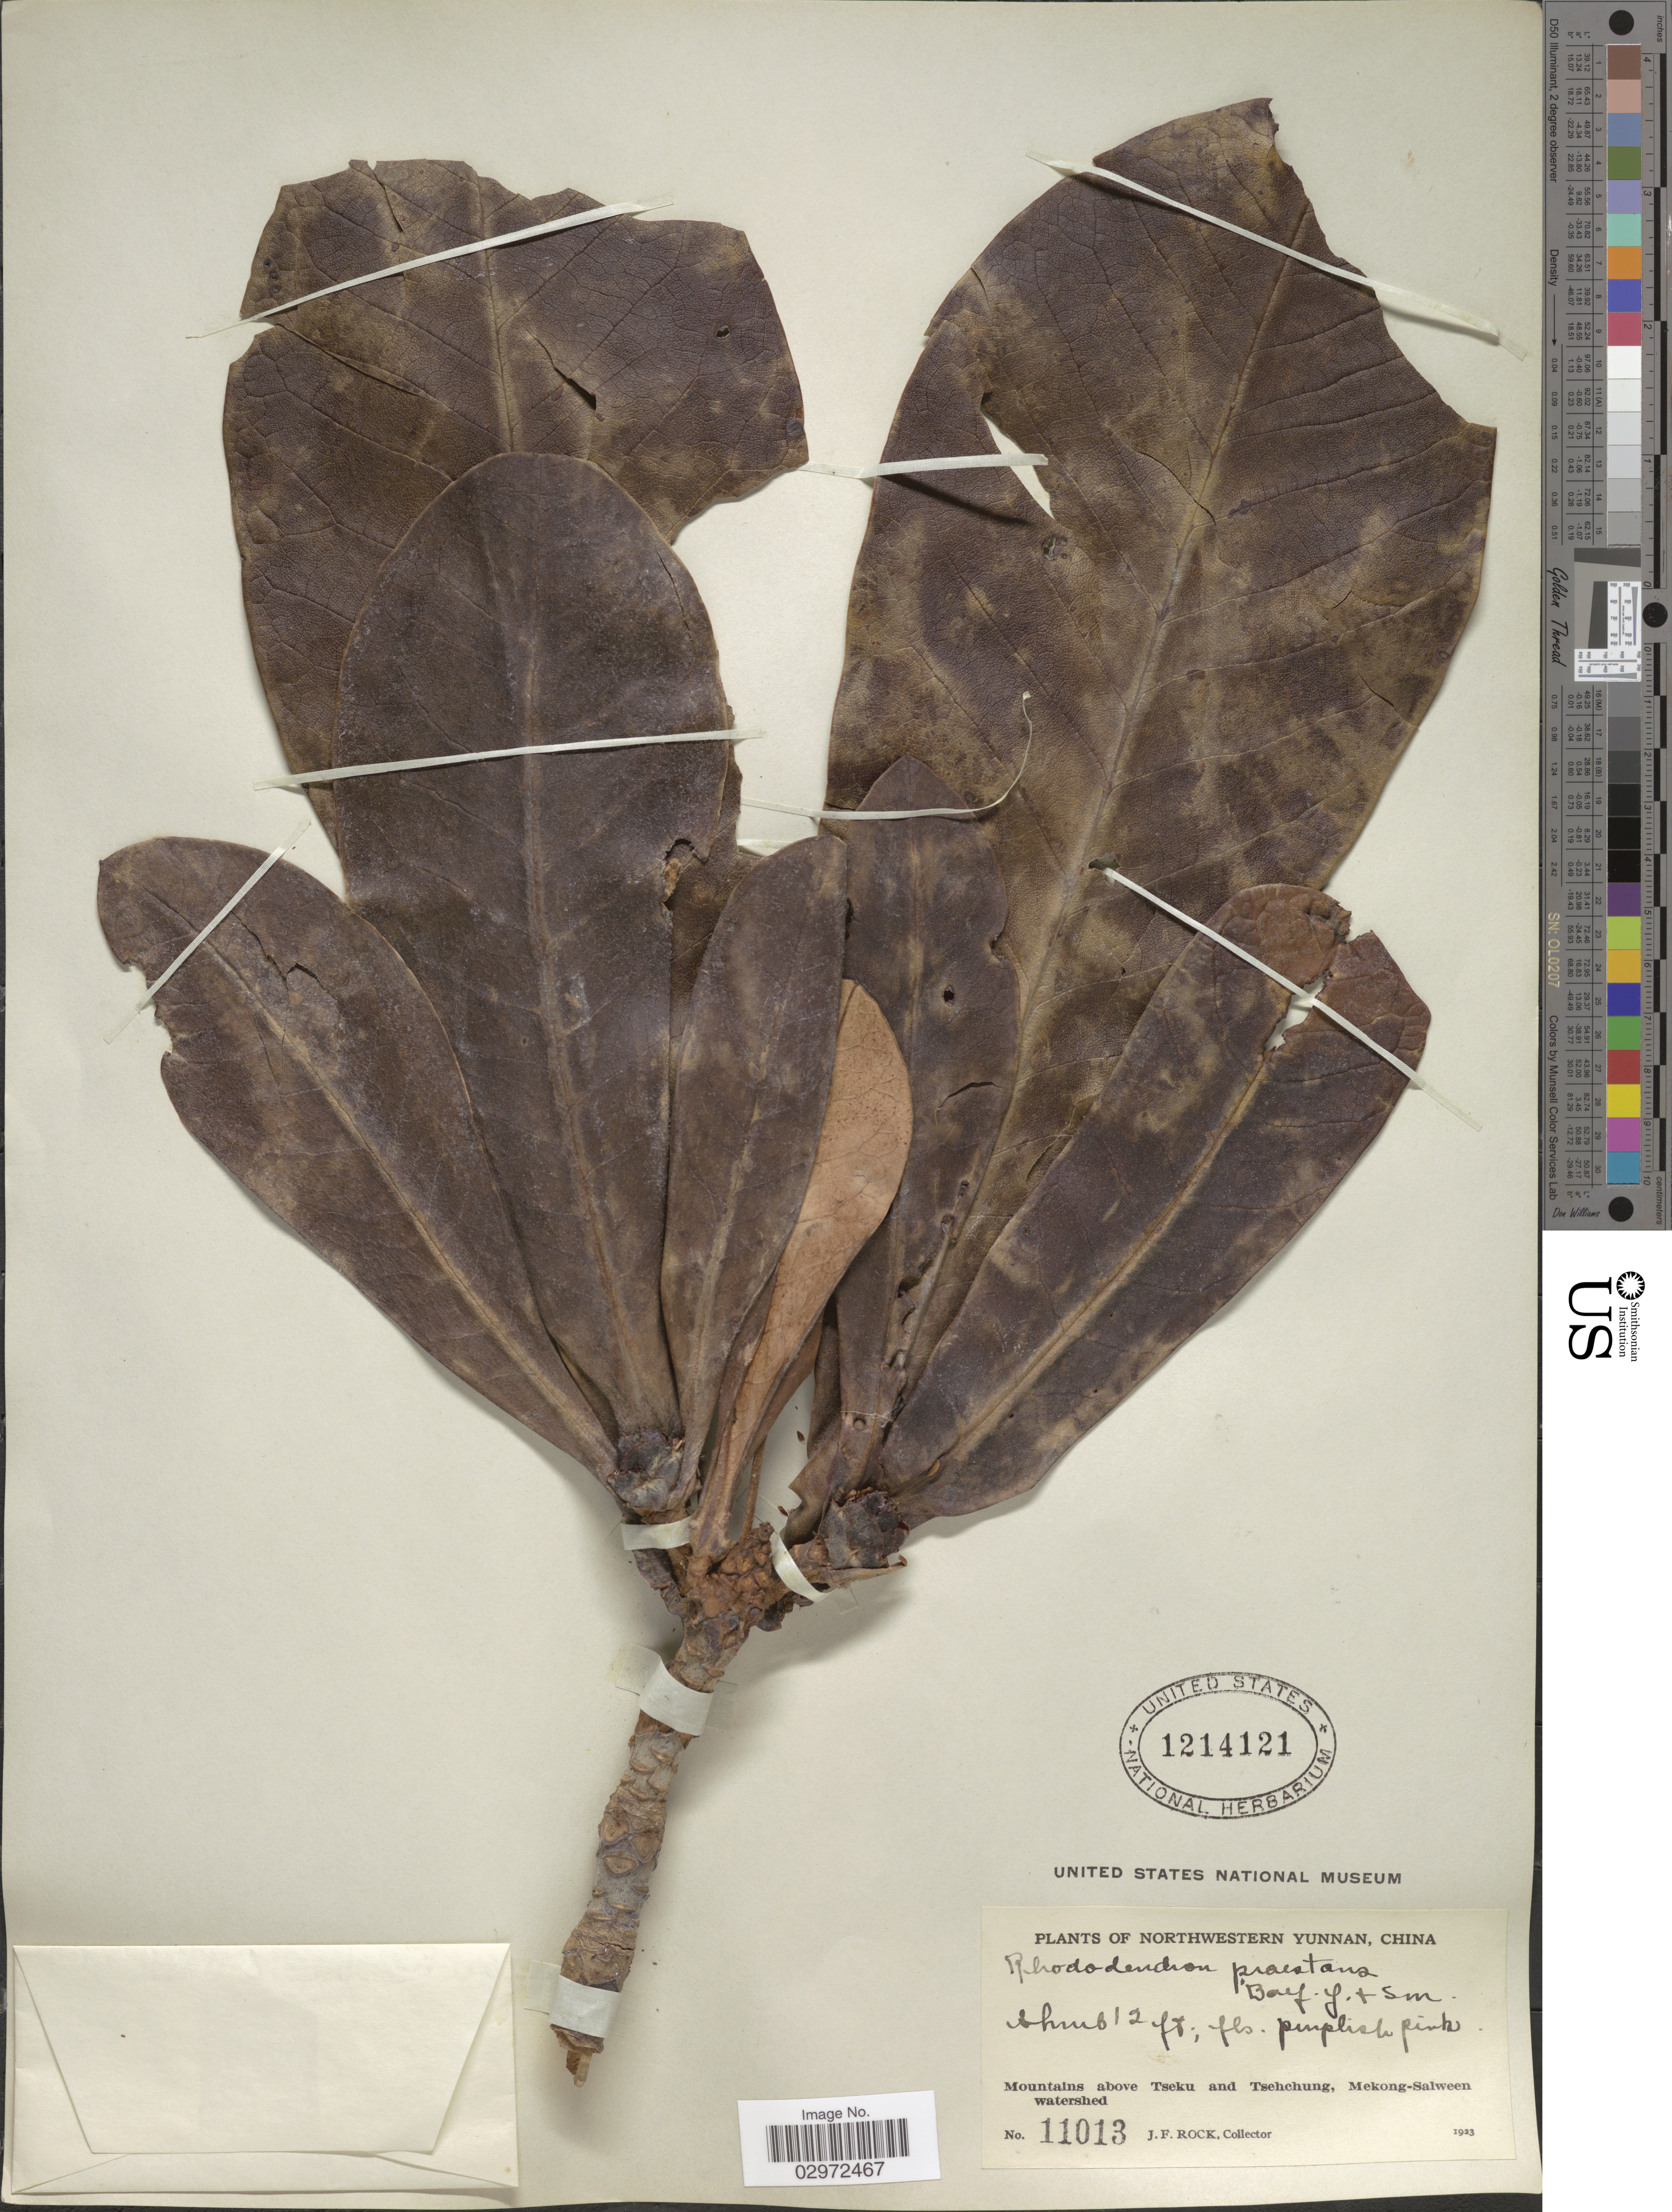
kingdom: Plantae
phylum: Tracheophyta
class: Magnoliopsida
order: Ericales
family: Ericaceae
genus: Rhododendron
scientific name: Rhododendron praestans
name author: Balf. f. & W.W. Sm.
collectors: J. Rock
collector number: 11013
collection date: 1923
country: China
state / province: Yunnan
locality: Northwestern Yunnan, Mountains above Tseku and Tsehchung, Mekong-Salween watershed.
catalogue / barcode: US 1214121